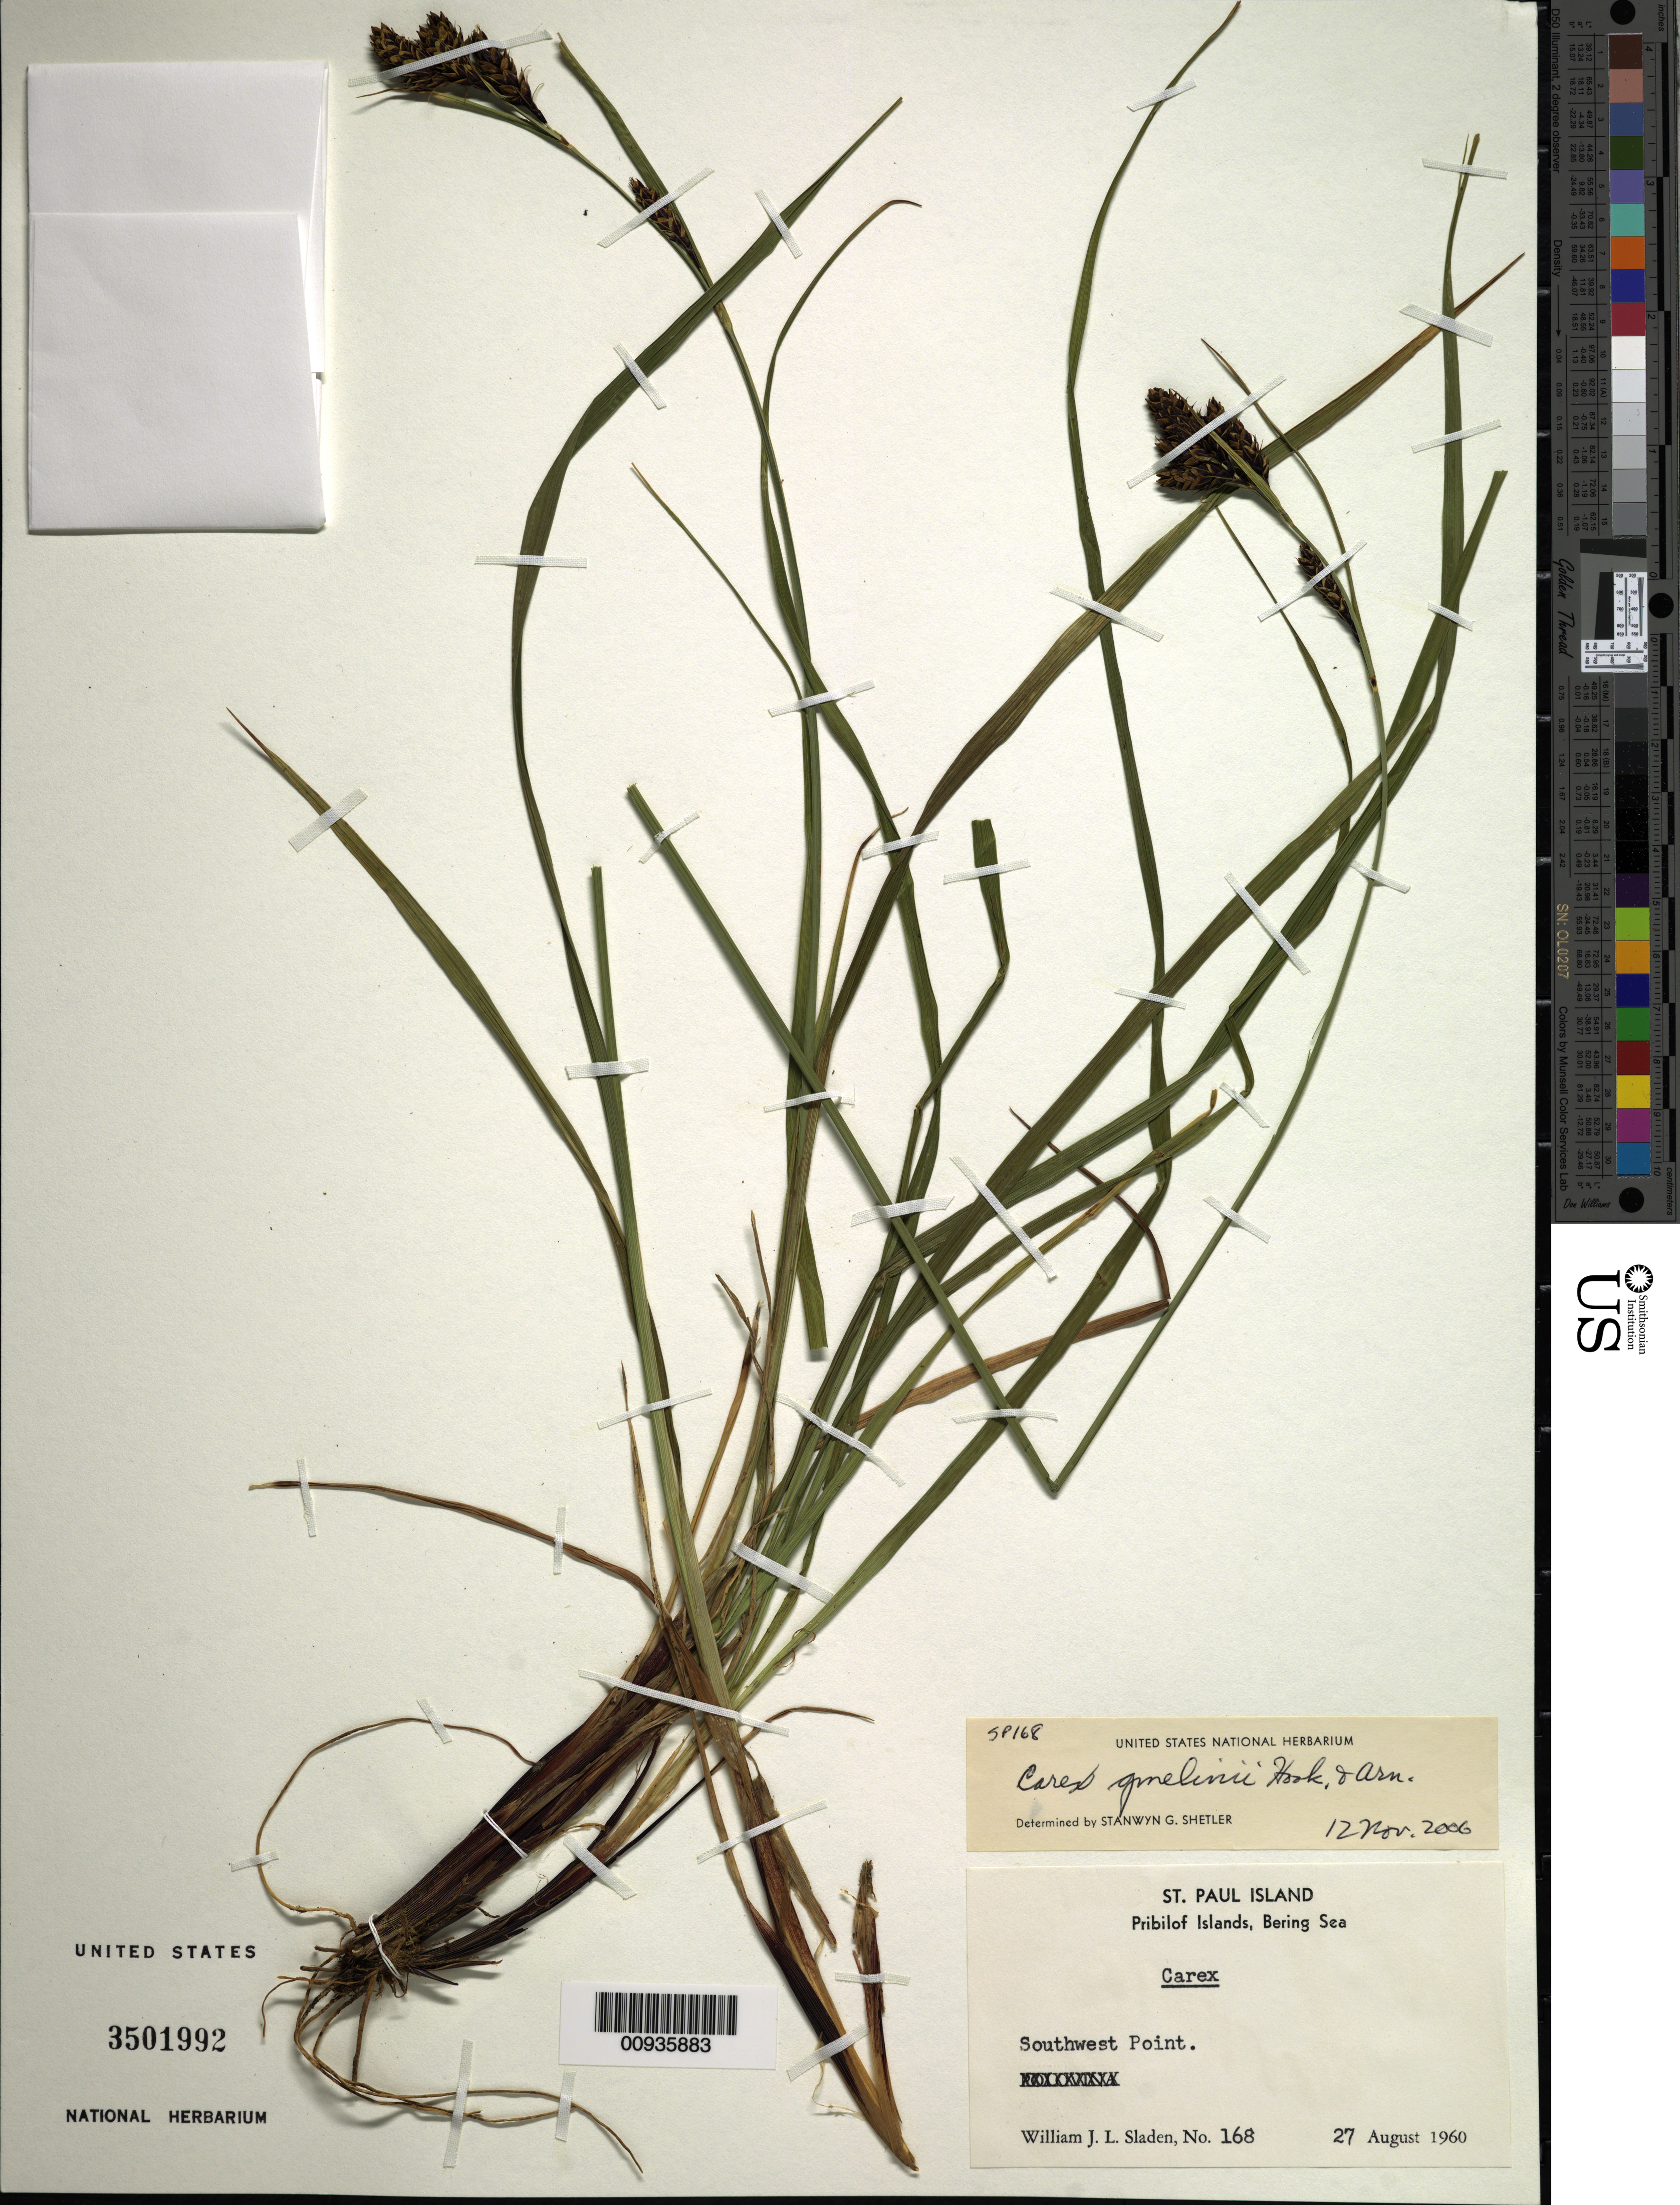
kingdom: Plantae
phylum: Tracheophyta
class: Liliopsida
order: Poales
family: Cyperaceae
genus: Carex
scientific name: Carex gmelinii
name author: Hook. & Arn.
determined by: Shetler, Stanwyn G., (US), NMNH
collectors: W. Sladen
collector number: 168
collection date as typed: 27 Aug 1960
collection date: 1960-08-27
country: United States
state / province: Alaska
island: St. Paul Island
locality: Southwest Point., Bering Sea, Pribilof Islands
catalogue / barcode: US 3501992